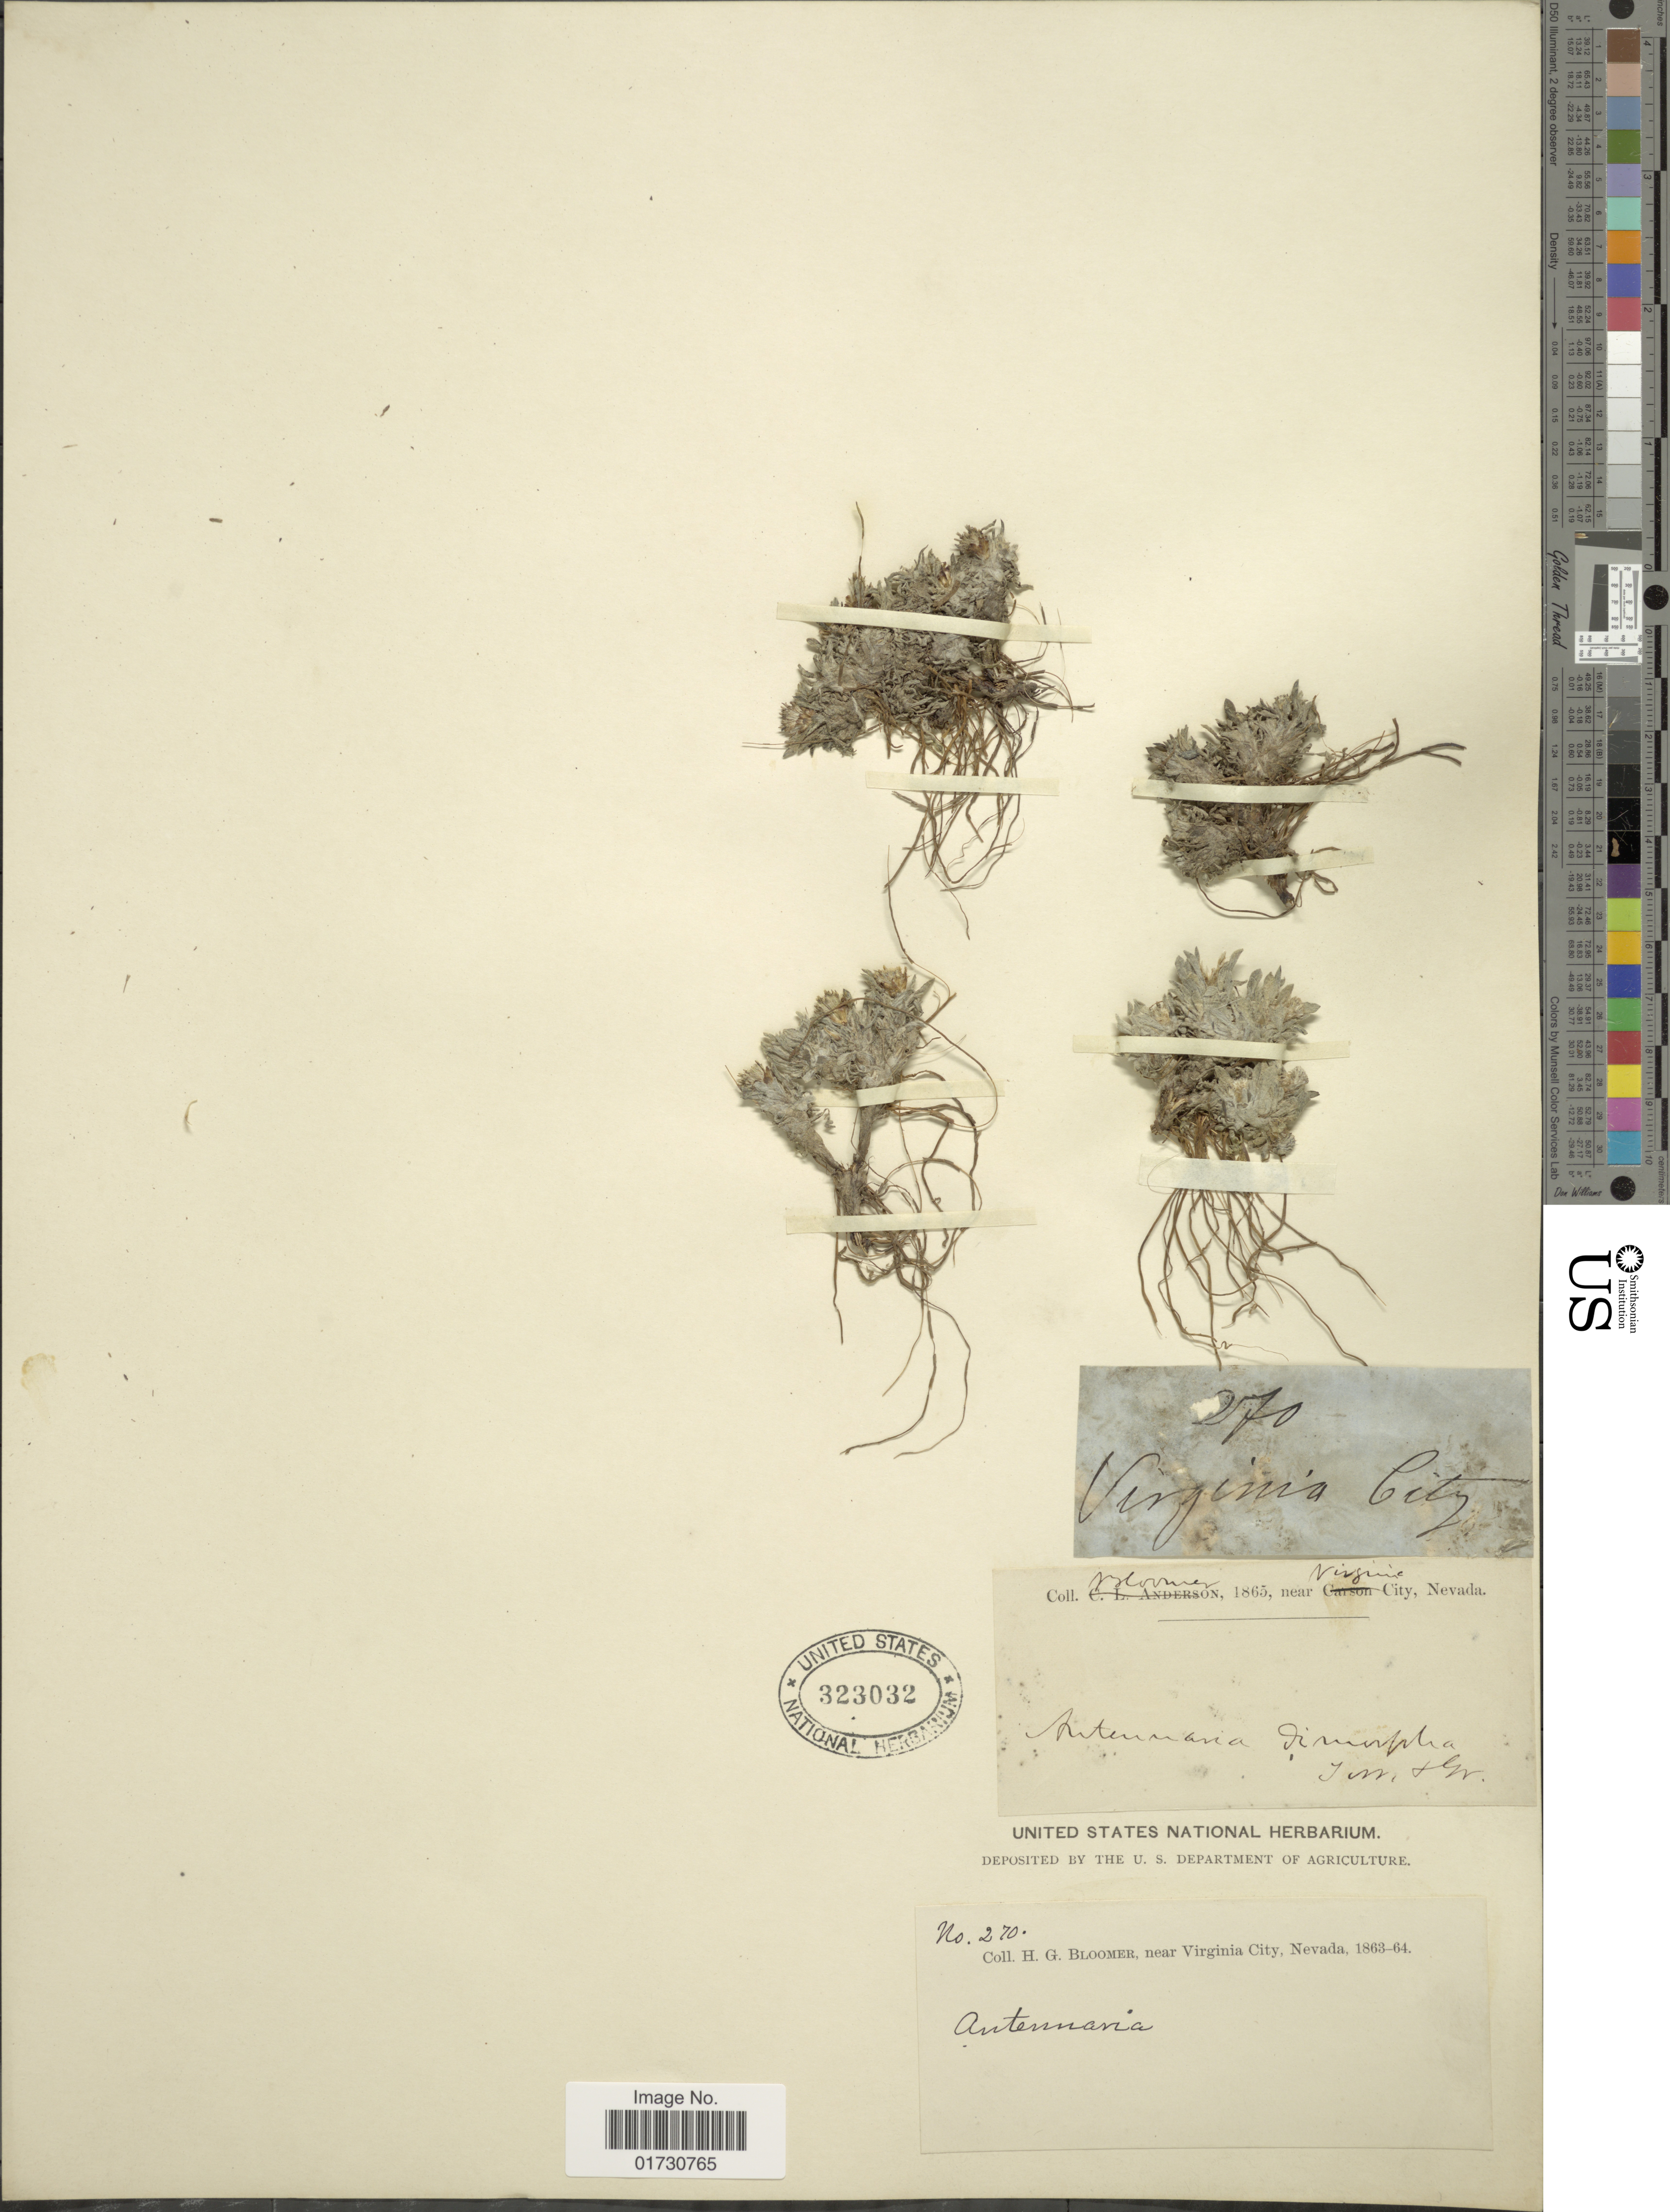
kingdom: Plantae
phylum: Tracheophyta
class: Magnoliopsida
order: Asterales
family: Asteraceae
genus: Antennaria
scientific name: Antennaria dimorpha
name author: (Nutt.) Torr. & A. Gray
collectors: H. Bloomer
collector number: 270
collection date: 1863/1864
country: United States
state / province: Nevada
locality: Near Virginia City, Nevada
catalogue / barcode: US 323032